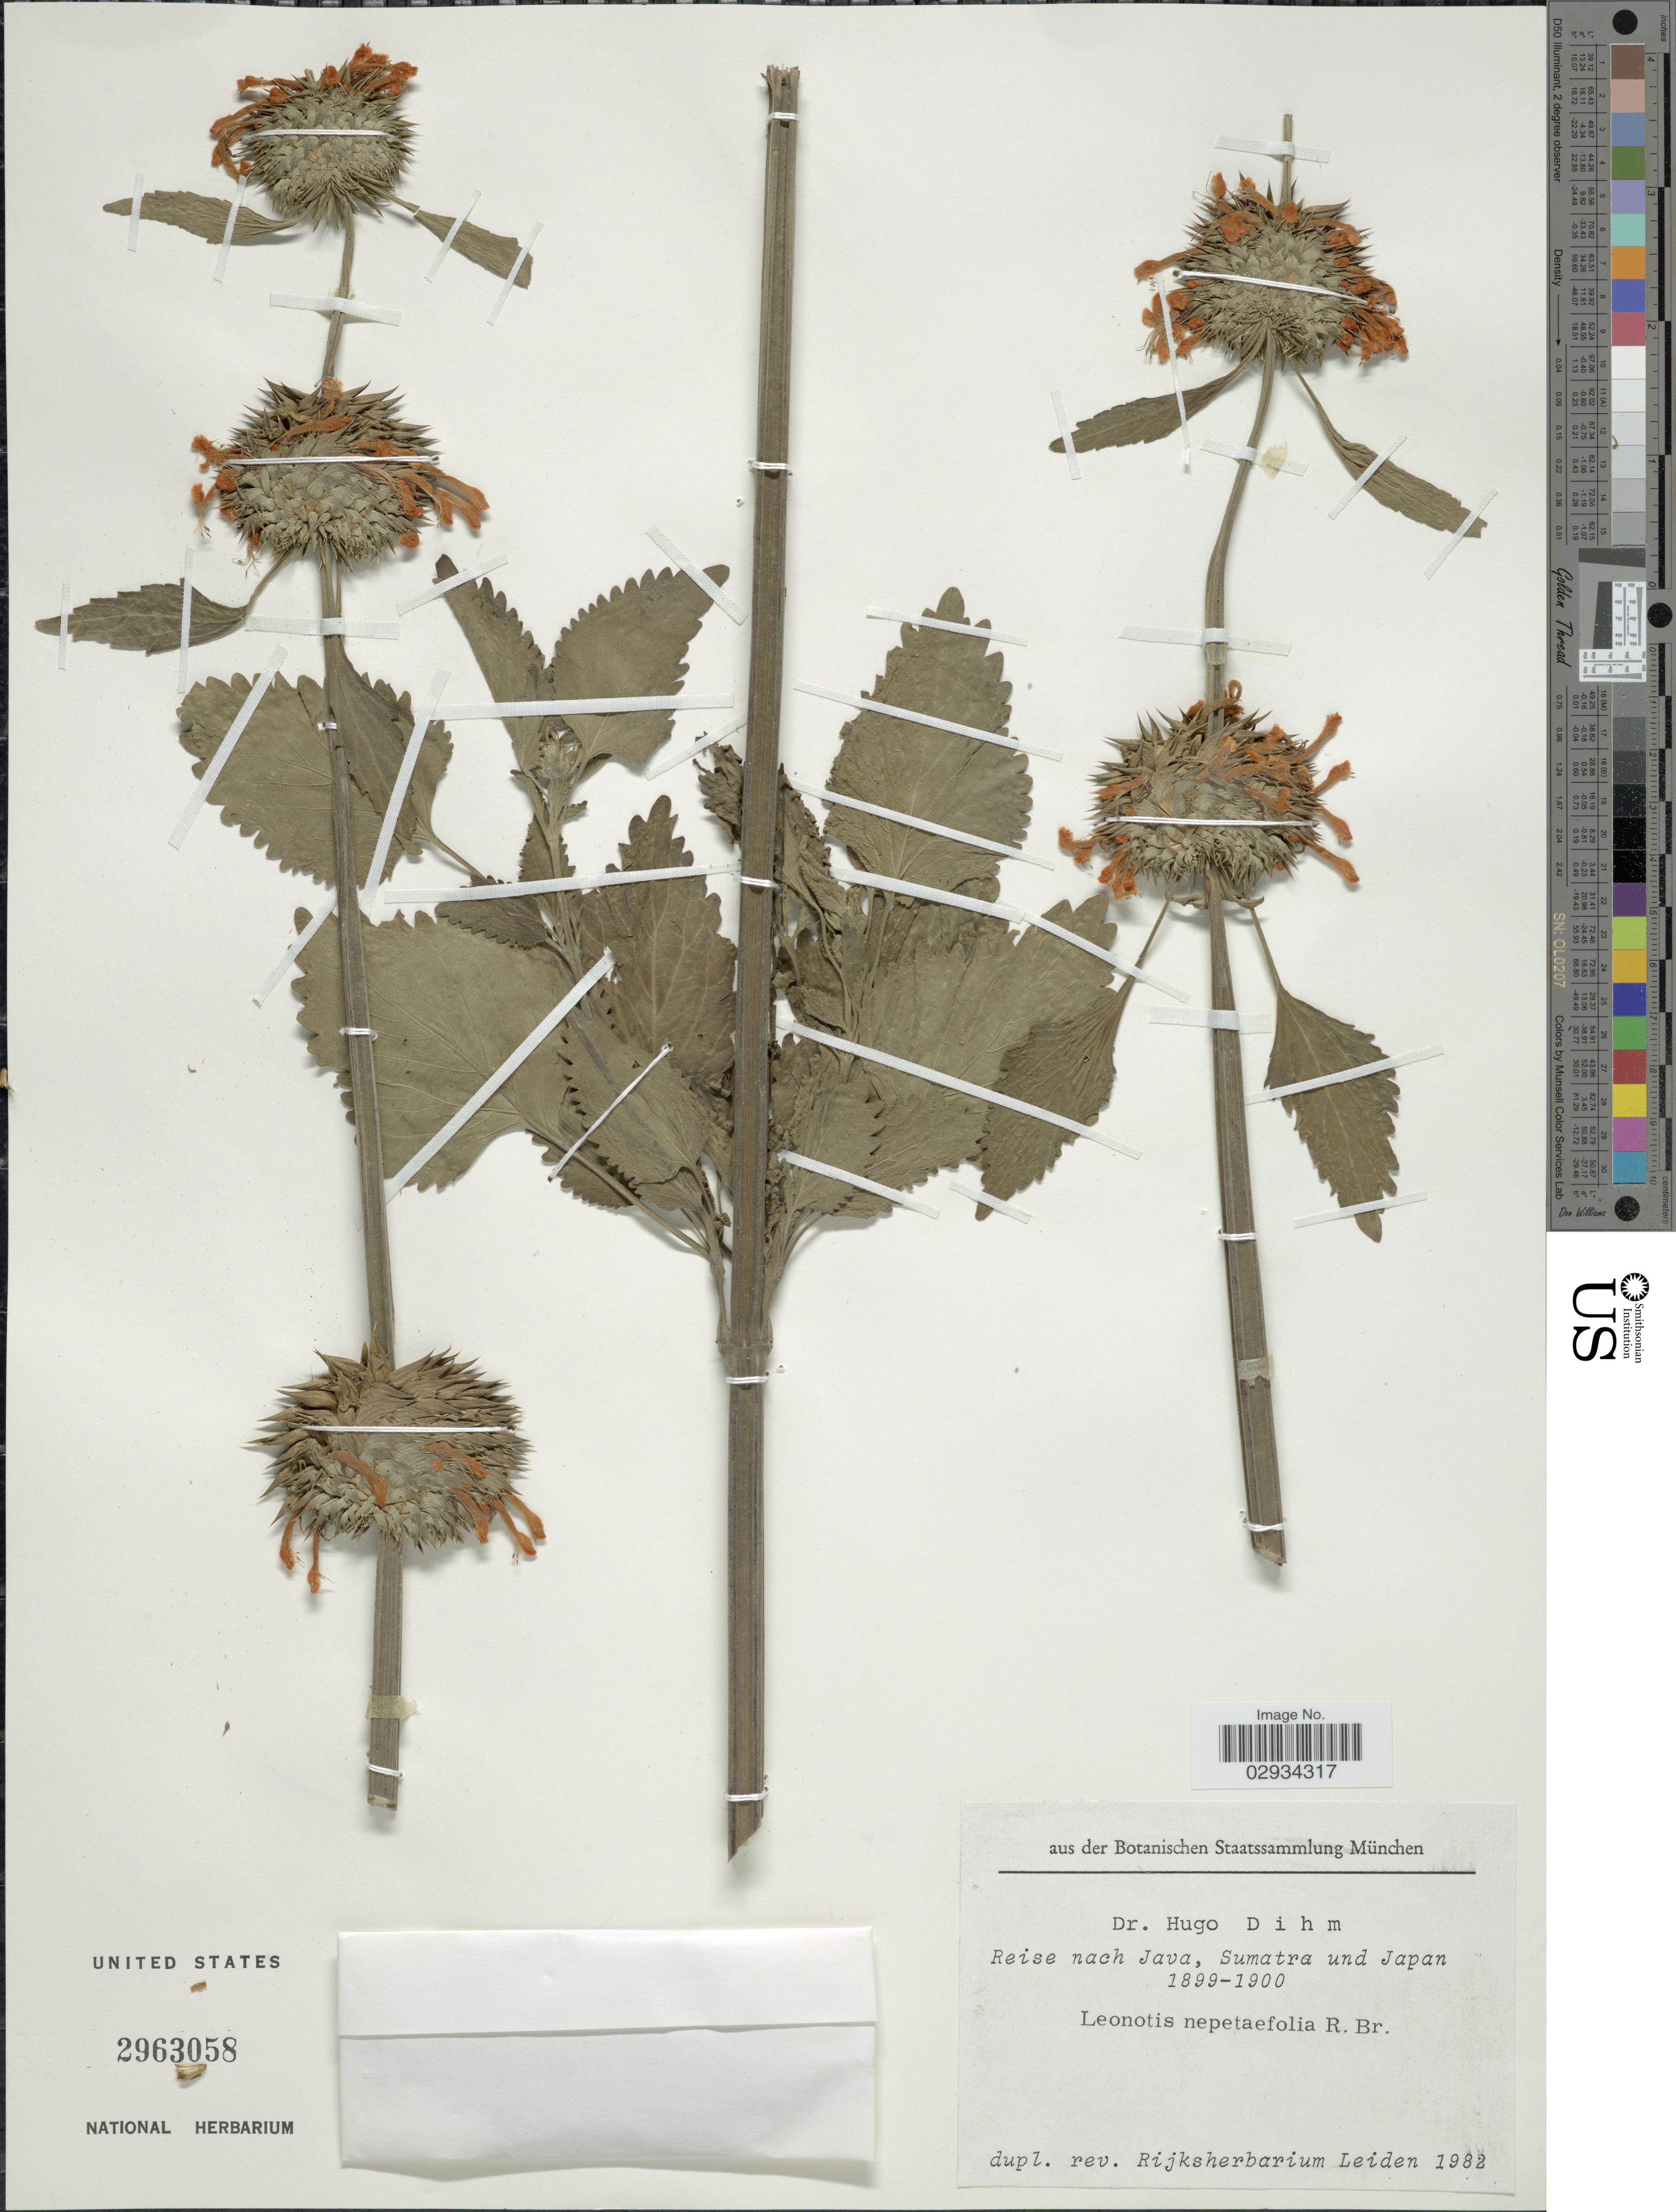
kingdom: Plantae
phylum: Tracheophyta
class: Magnoliopsida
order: Lamiales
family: Lamiaceae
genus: Leonotis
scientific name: Leonotis nepetifolia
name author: (L.) R. Br.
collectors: H. Dihm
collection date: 1899/1900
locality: Java, Sumatra und Japan.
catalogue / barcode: US 2963058